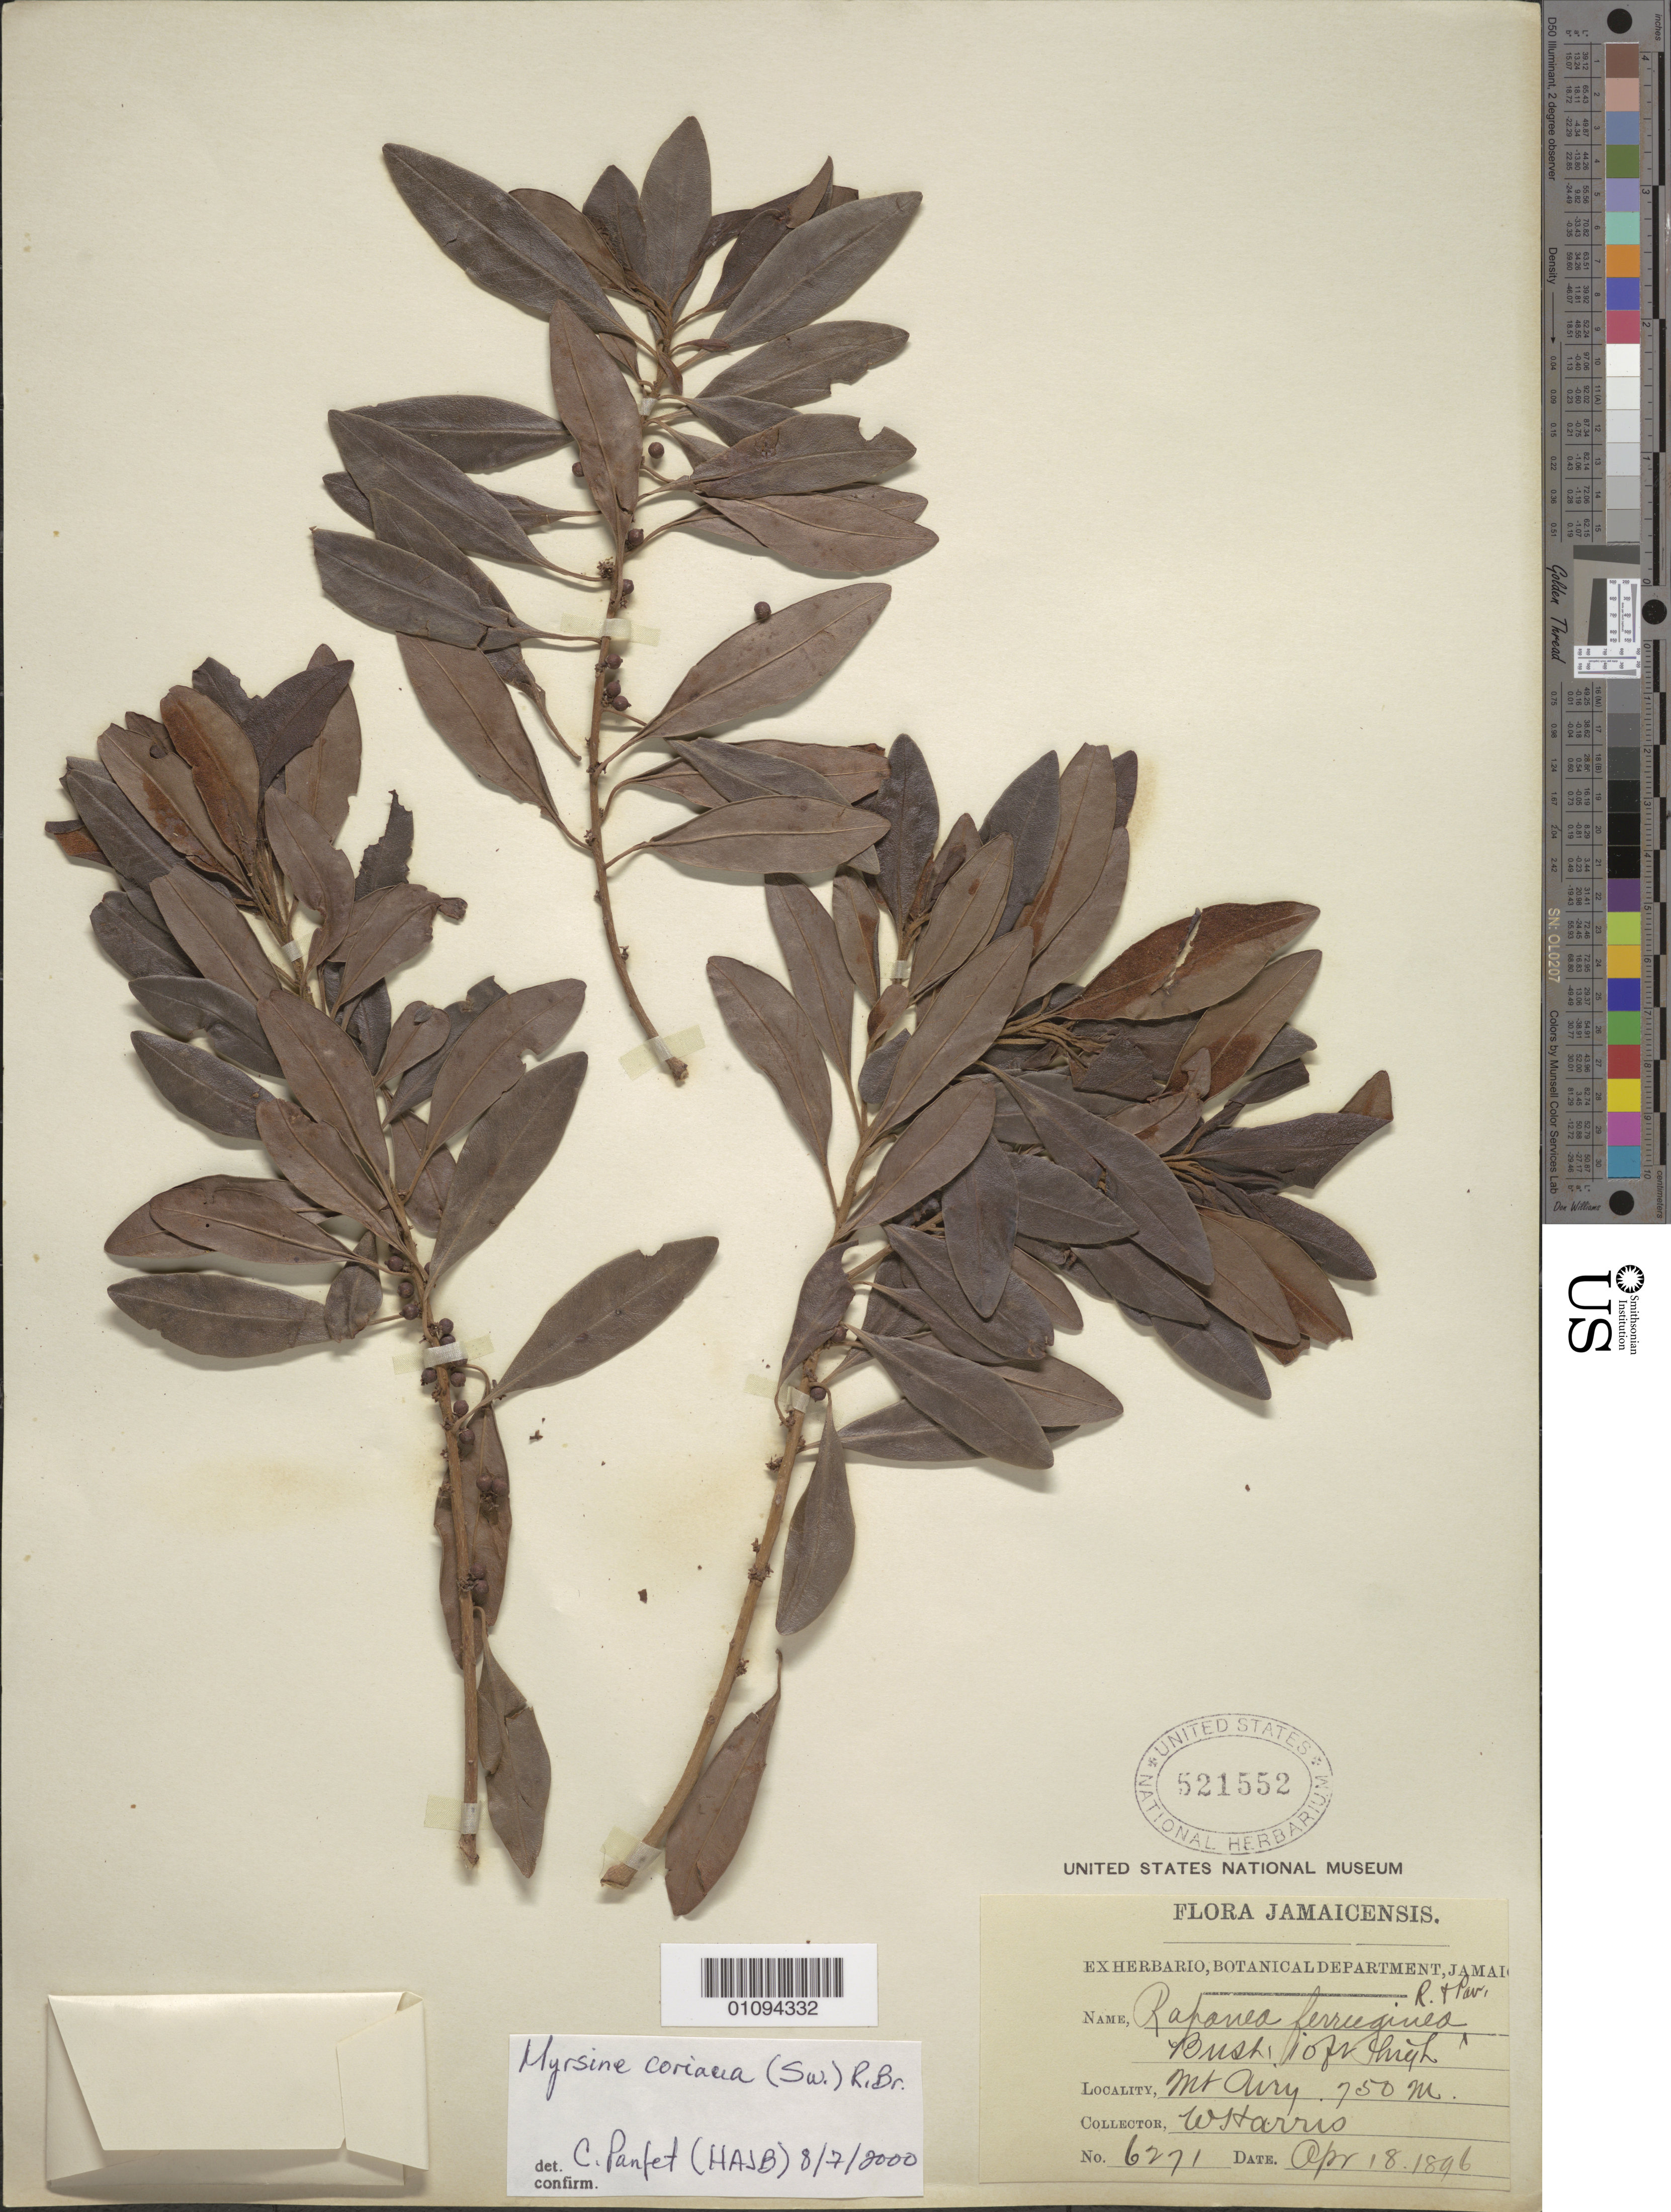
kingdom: Plantae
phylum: Tracheophyta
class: Magnoliopsida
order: Ericales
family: Primulaceae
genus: Myrsine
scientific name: Myrsine coriacea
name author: (Sw.) R. Br. ex Roem. & Schult.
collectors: W. Harris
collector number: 6271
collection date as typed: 18 Apr 1896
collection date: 1896-04-18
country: Jamaica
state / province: Saint Andrew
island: Jamaica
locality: Mt. Airy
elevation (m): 750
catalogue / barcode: US 521552